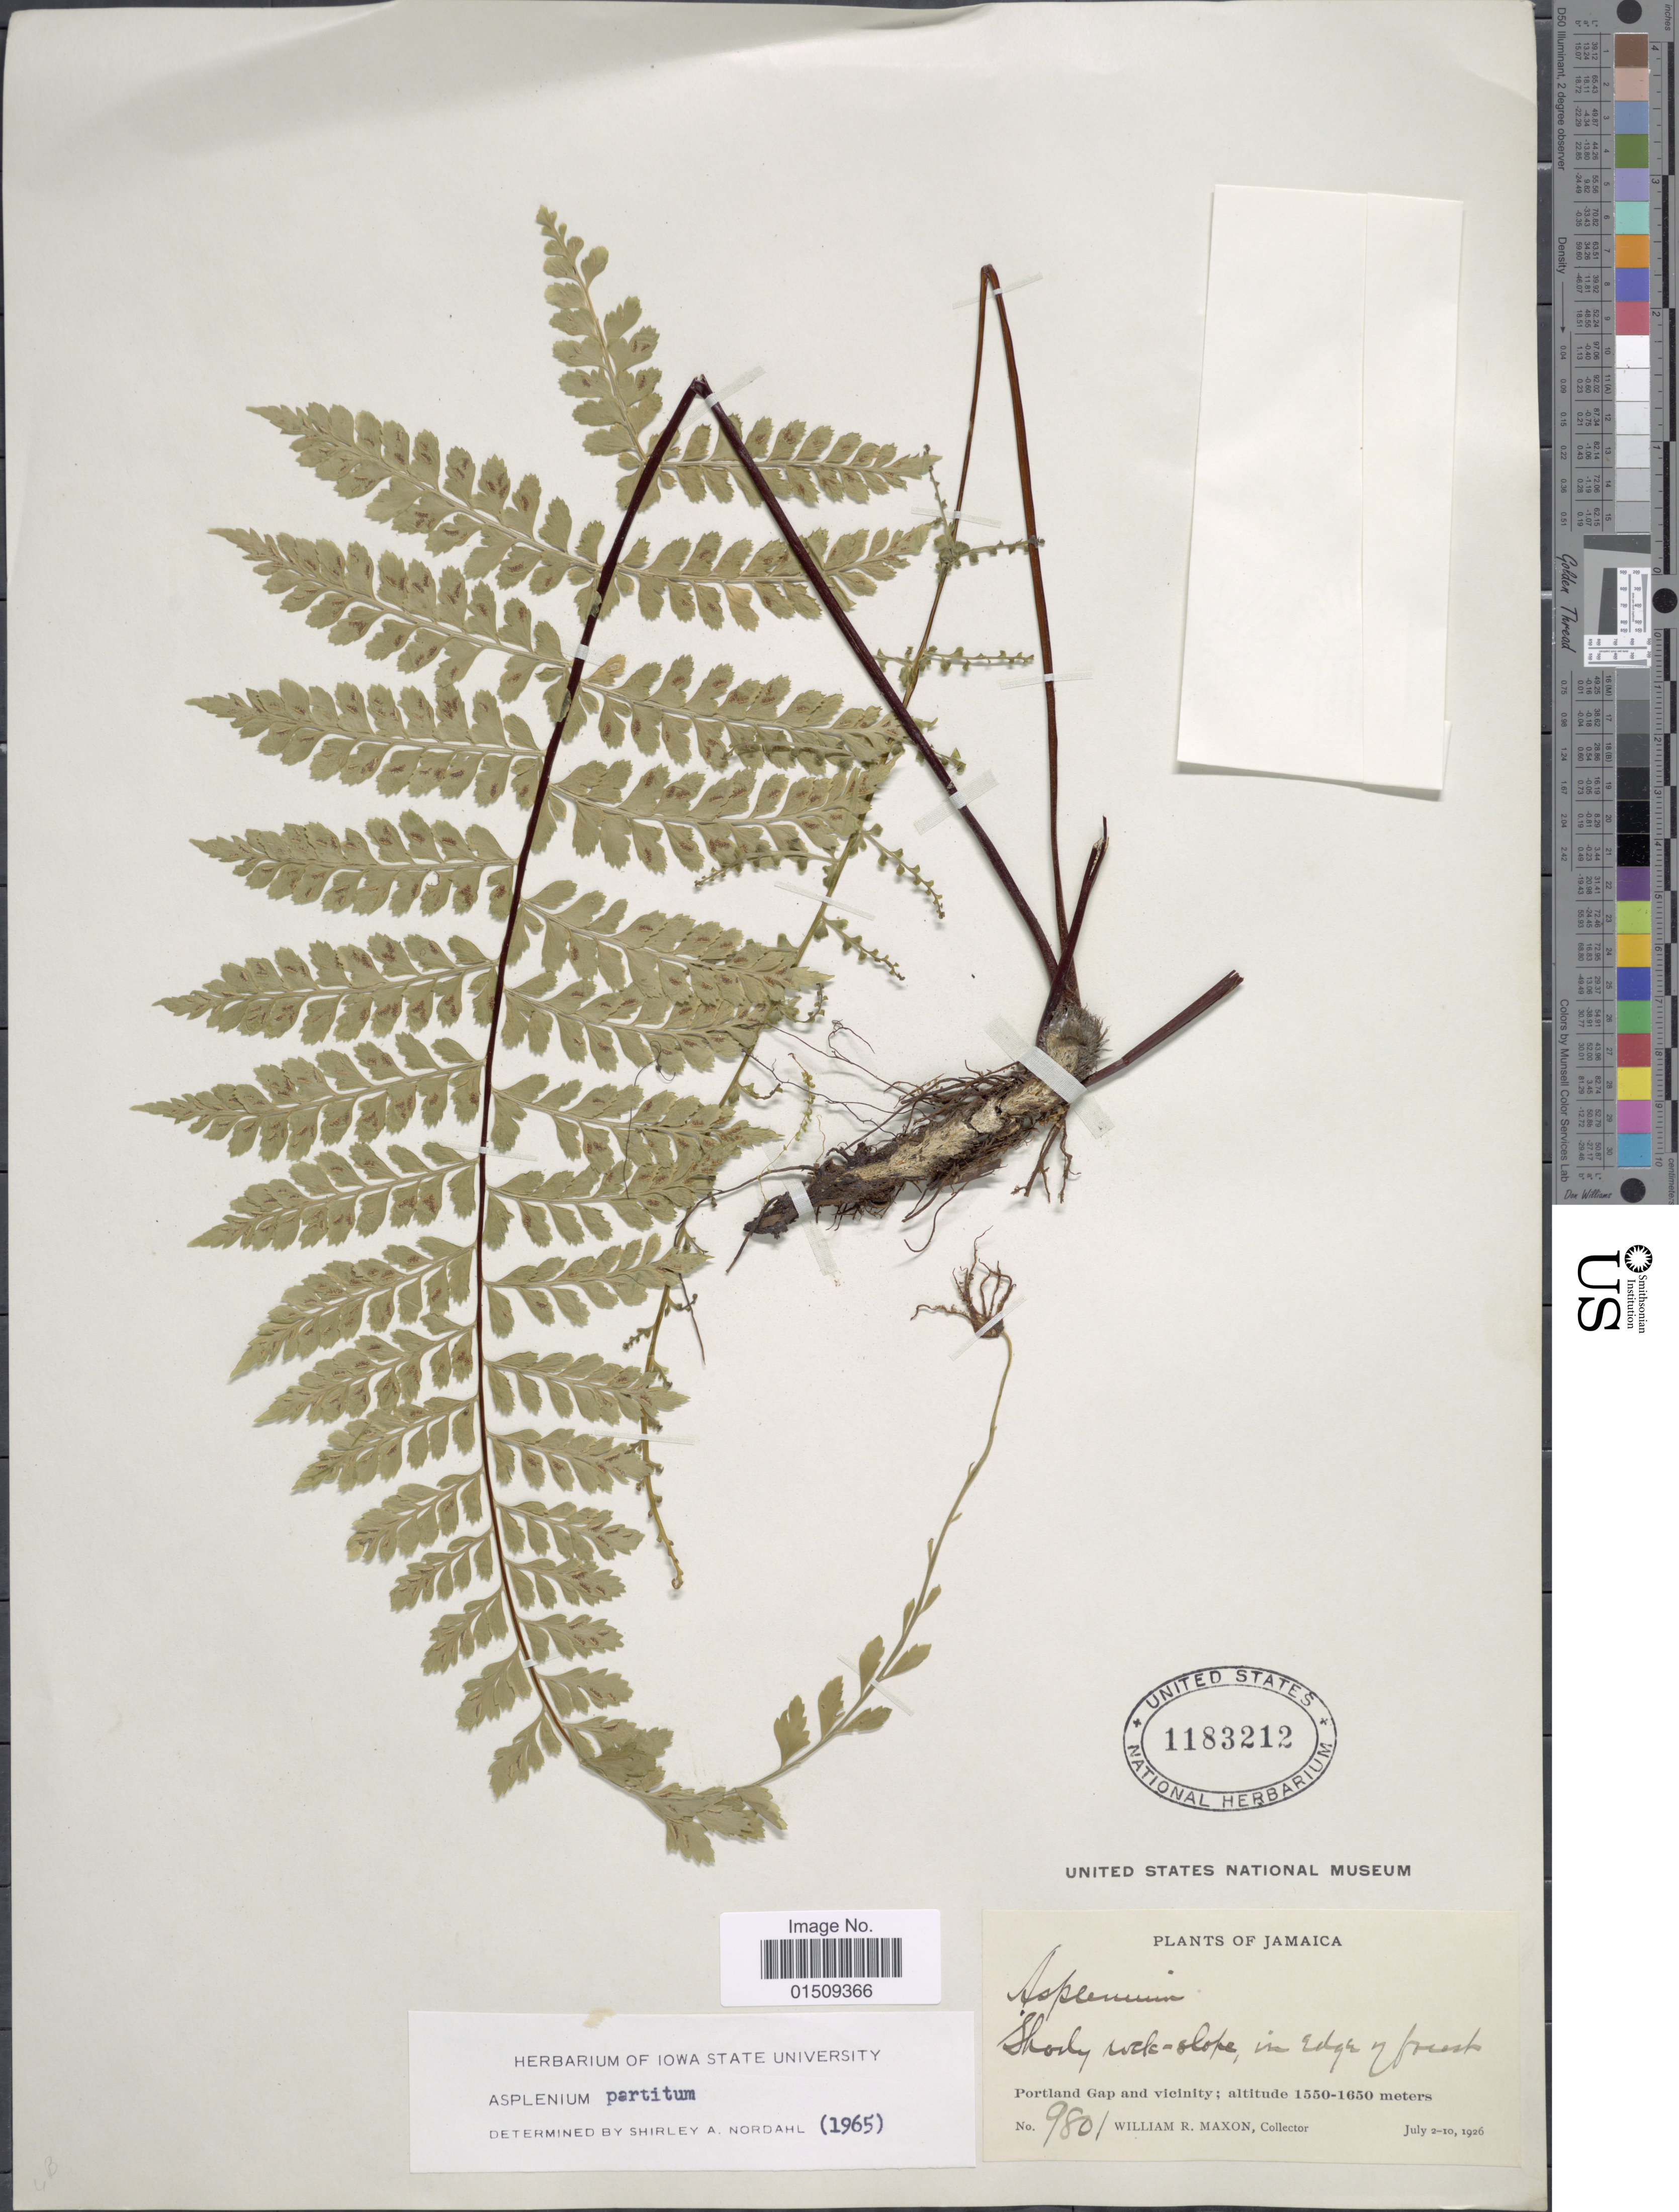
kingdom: Plantae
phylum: Tracheophyta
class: Polypodiopsida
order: Polypodiales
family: Aspleniaceae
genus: Asplenium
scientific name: Asplenium radicans var. partitum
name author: (Klotzsch) Hieron.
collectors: W. R. Maxon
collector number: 9801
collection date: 1926-07-02/1926-07-10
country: Jamaica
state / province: Portland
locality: Portland Gap and vicinity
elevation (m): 1550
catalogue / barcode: US 1183212